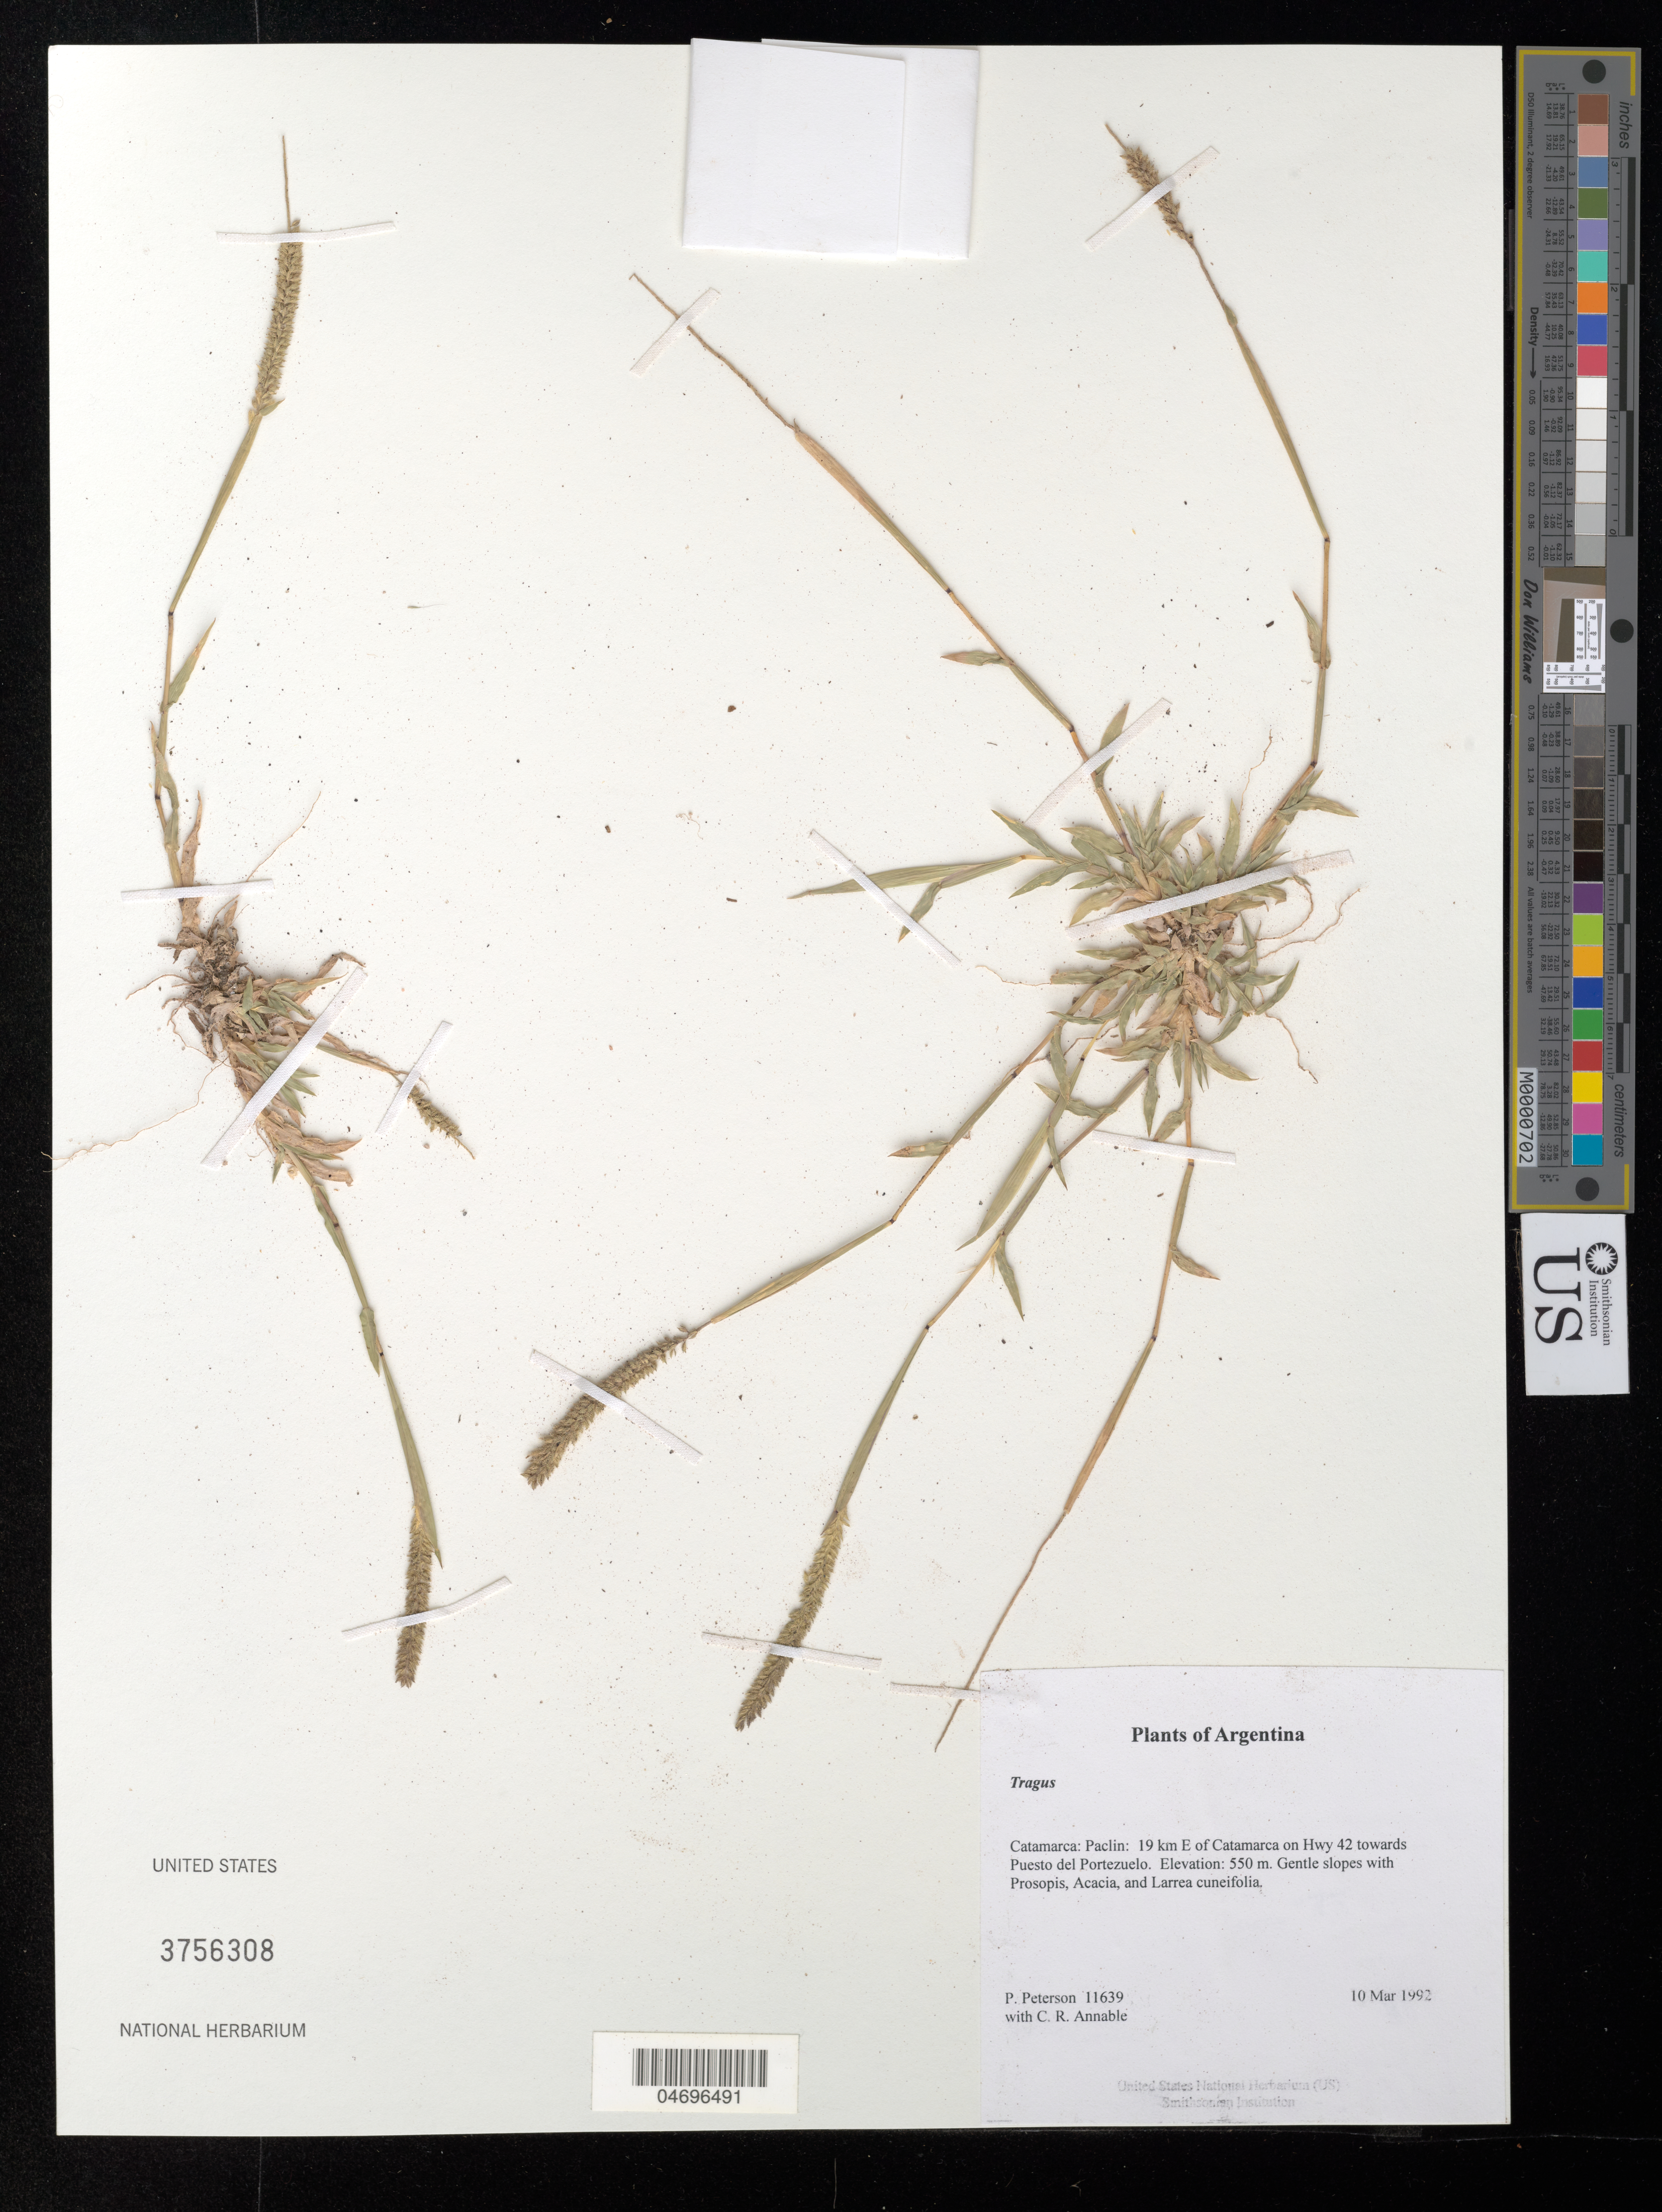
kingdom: Plantae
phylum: Tracheophyta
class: Liliopsida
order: Poales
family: Poaceae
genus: Tragus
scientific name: Tragus sp.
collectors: P. M. Peterson & C. R. Annable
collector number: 11639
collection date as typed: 10 Mar 1992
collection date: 1992-03-10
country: Argentina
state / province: Catamarca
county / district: Paclin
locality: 19 km E of Catamarca on Hwy 42 towards Puesto del Portezuelo.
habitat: Gentle slopes with Prosopis, Acacia, and Larrea cuneifolia.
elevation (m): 550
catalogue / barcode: US 3756308